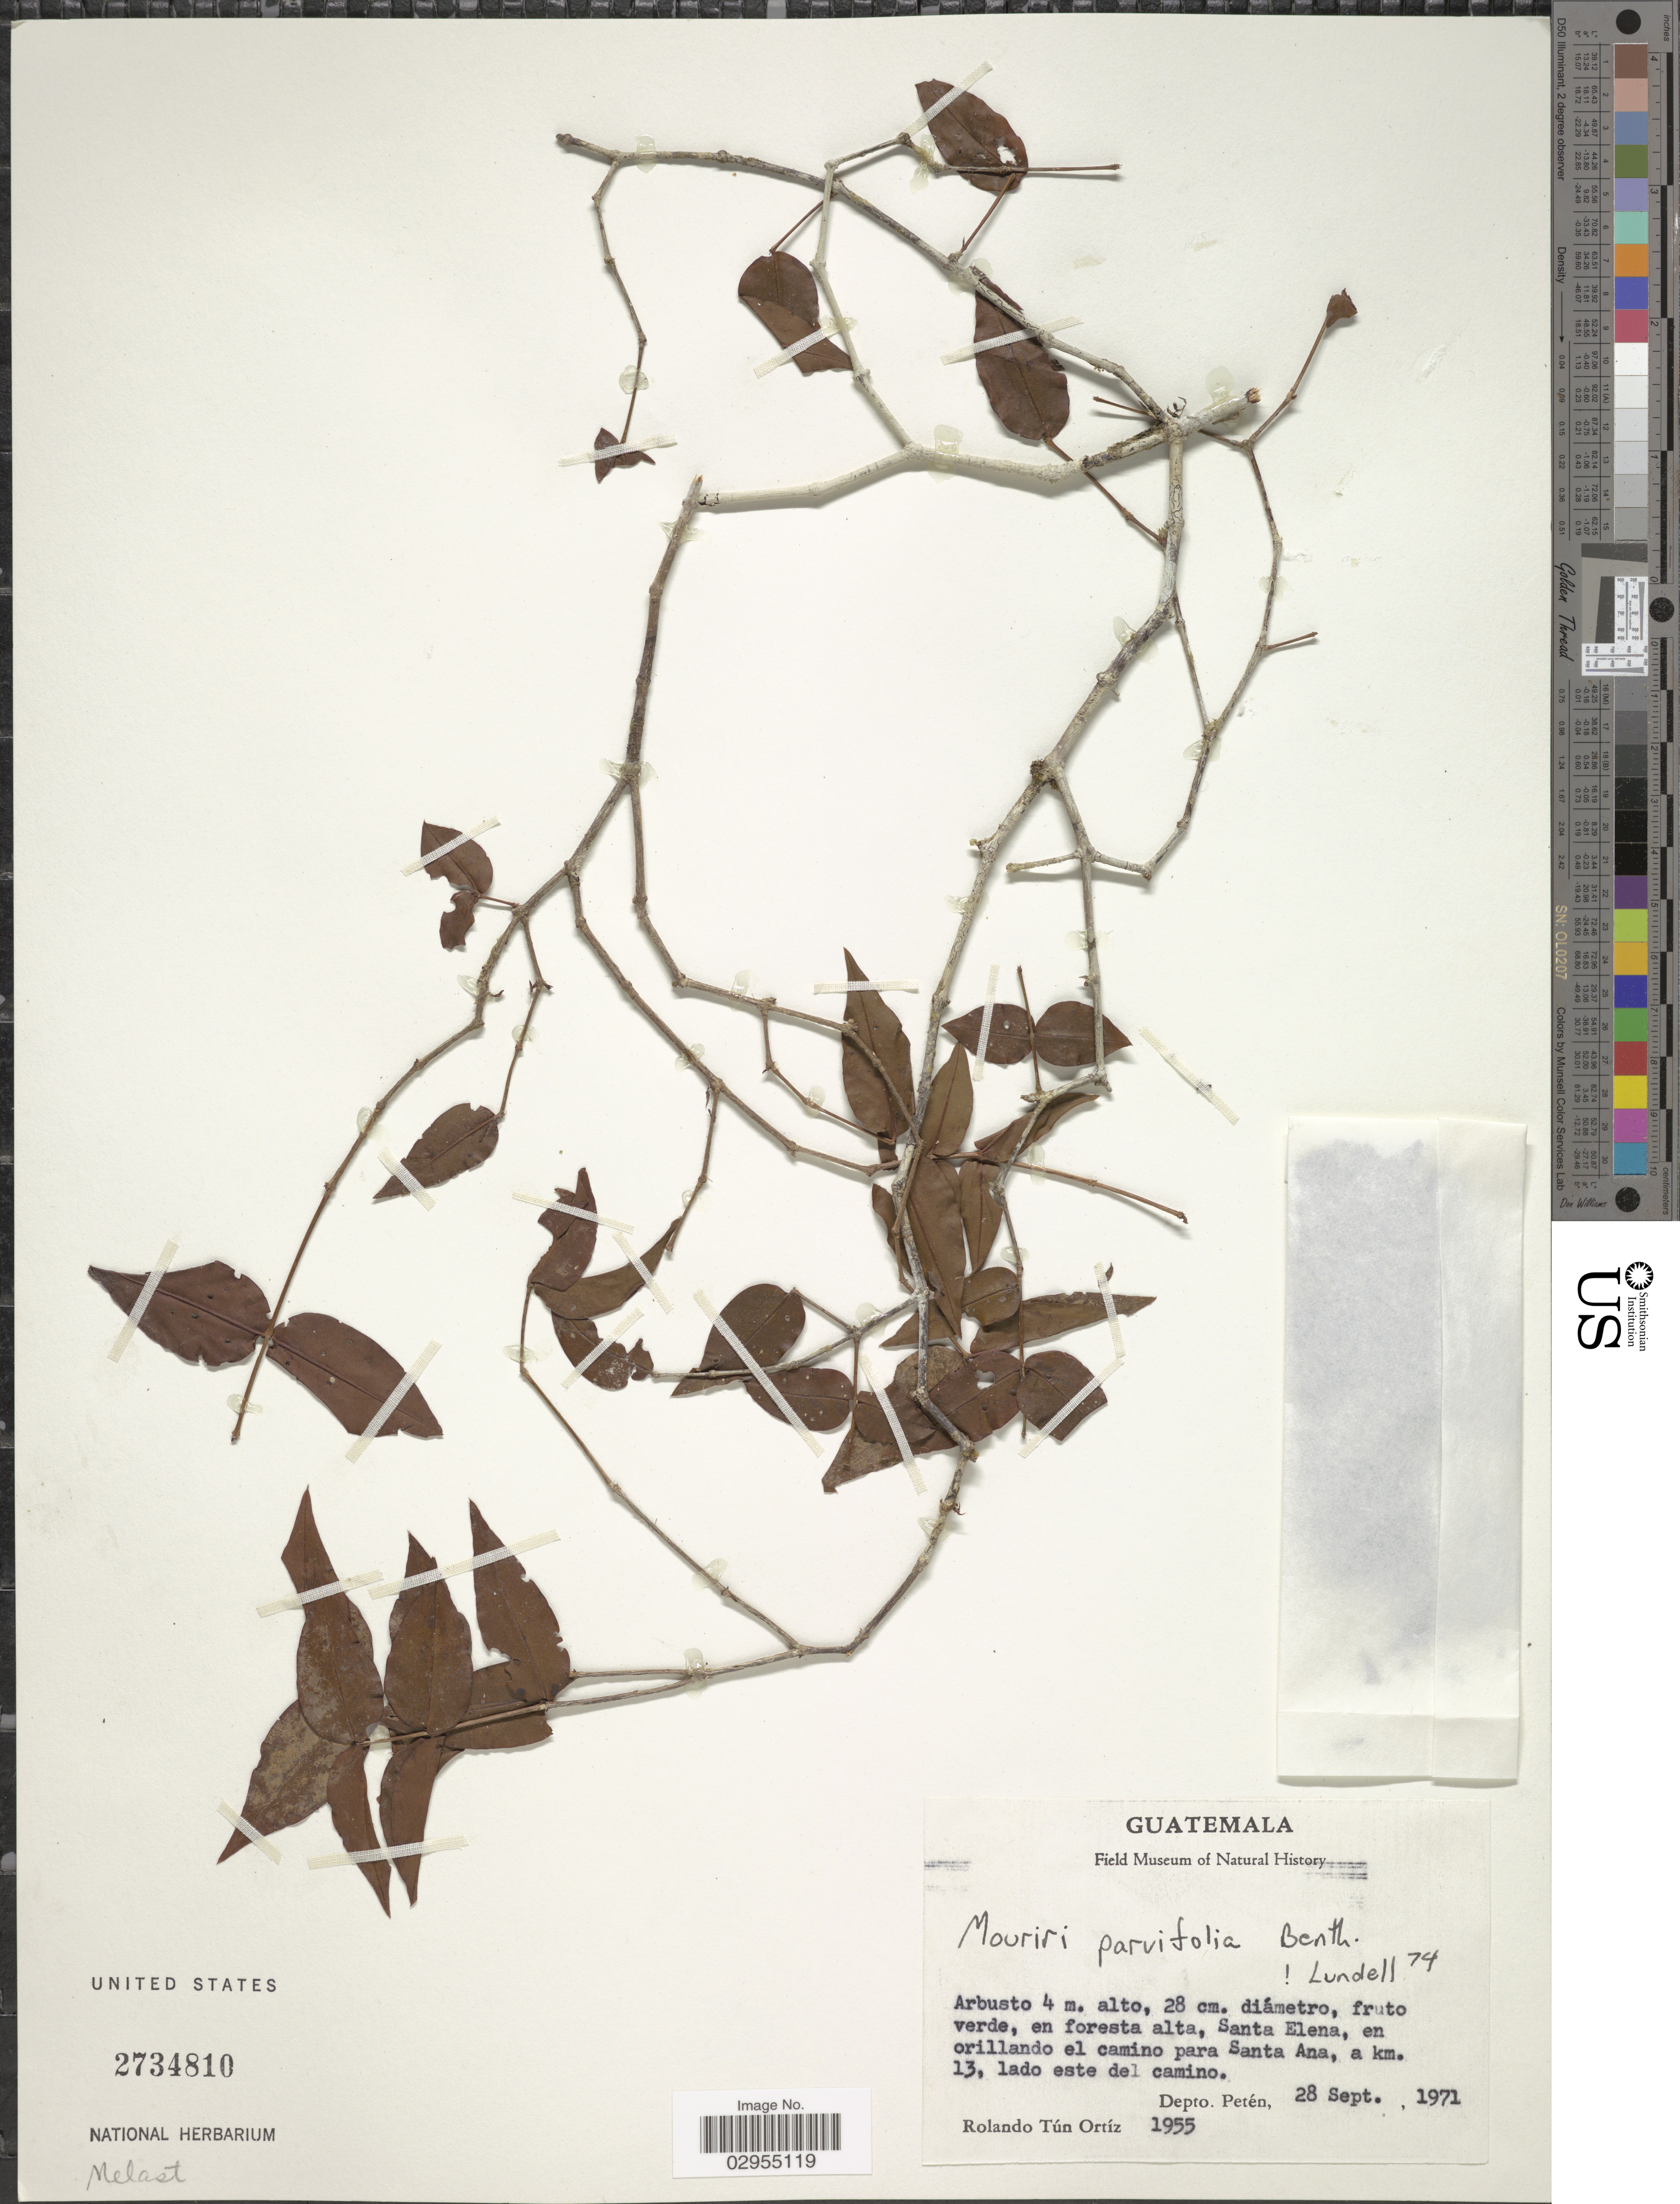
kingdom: Plantae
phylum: Tracheophyta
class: Magnoliopsida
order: Myrtales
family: Melastomataceae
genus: Mouriri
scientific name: Mouriri parvifolia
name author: Benth.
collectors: R. Ortiz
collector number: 1955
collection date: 1971-09-28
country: Guatemala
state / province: El Petén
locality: En forest alta, Santa Elena, en orillando el camino para Santa Ana, a km 13, lado este del camino, Depto. Petén.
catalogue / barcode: US 2734810